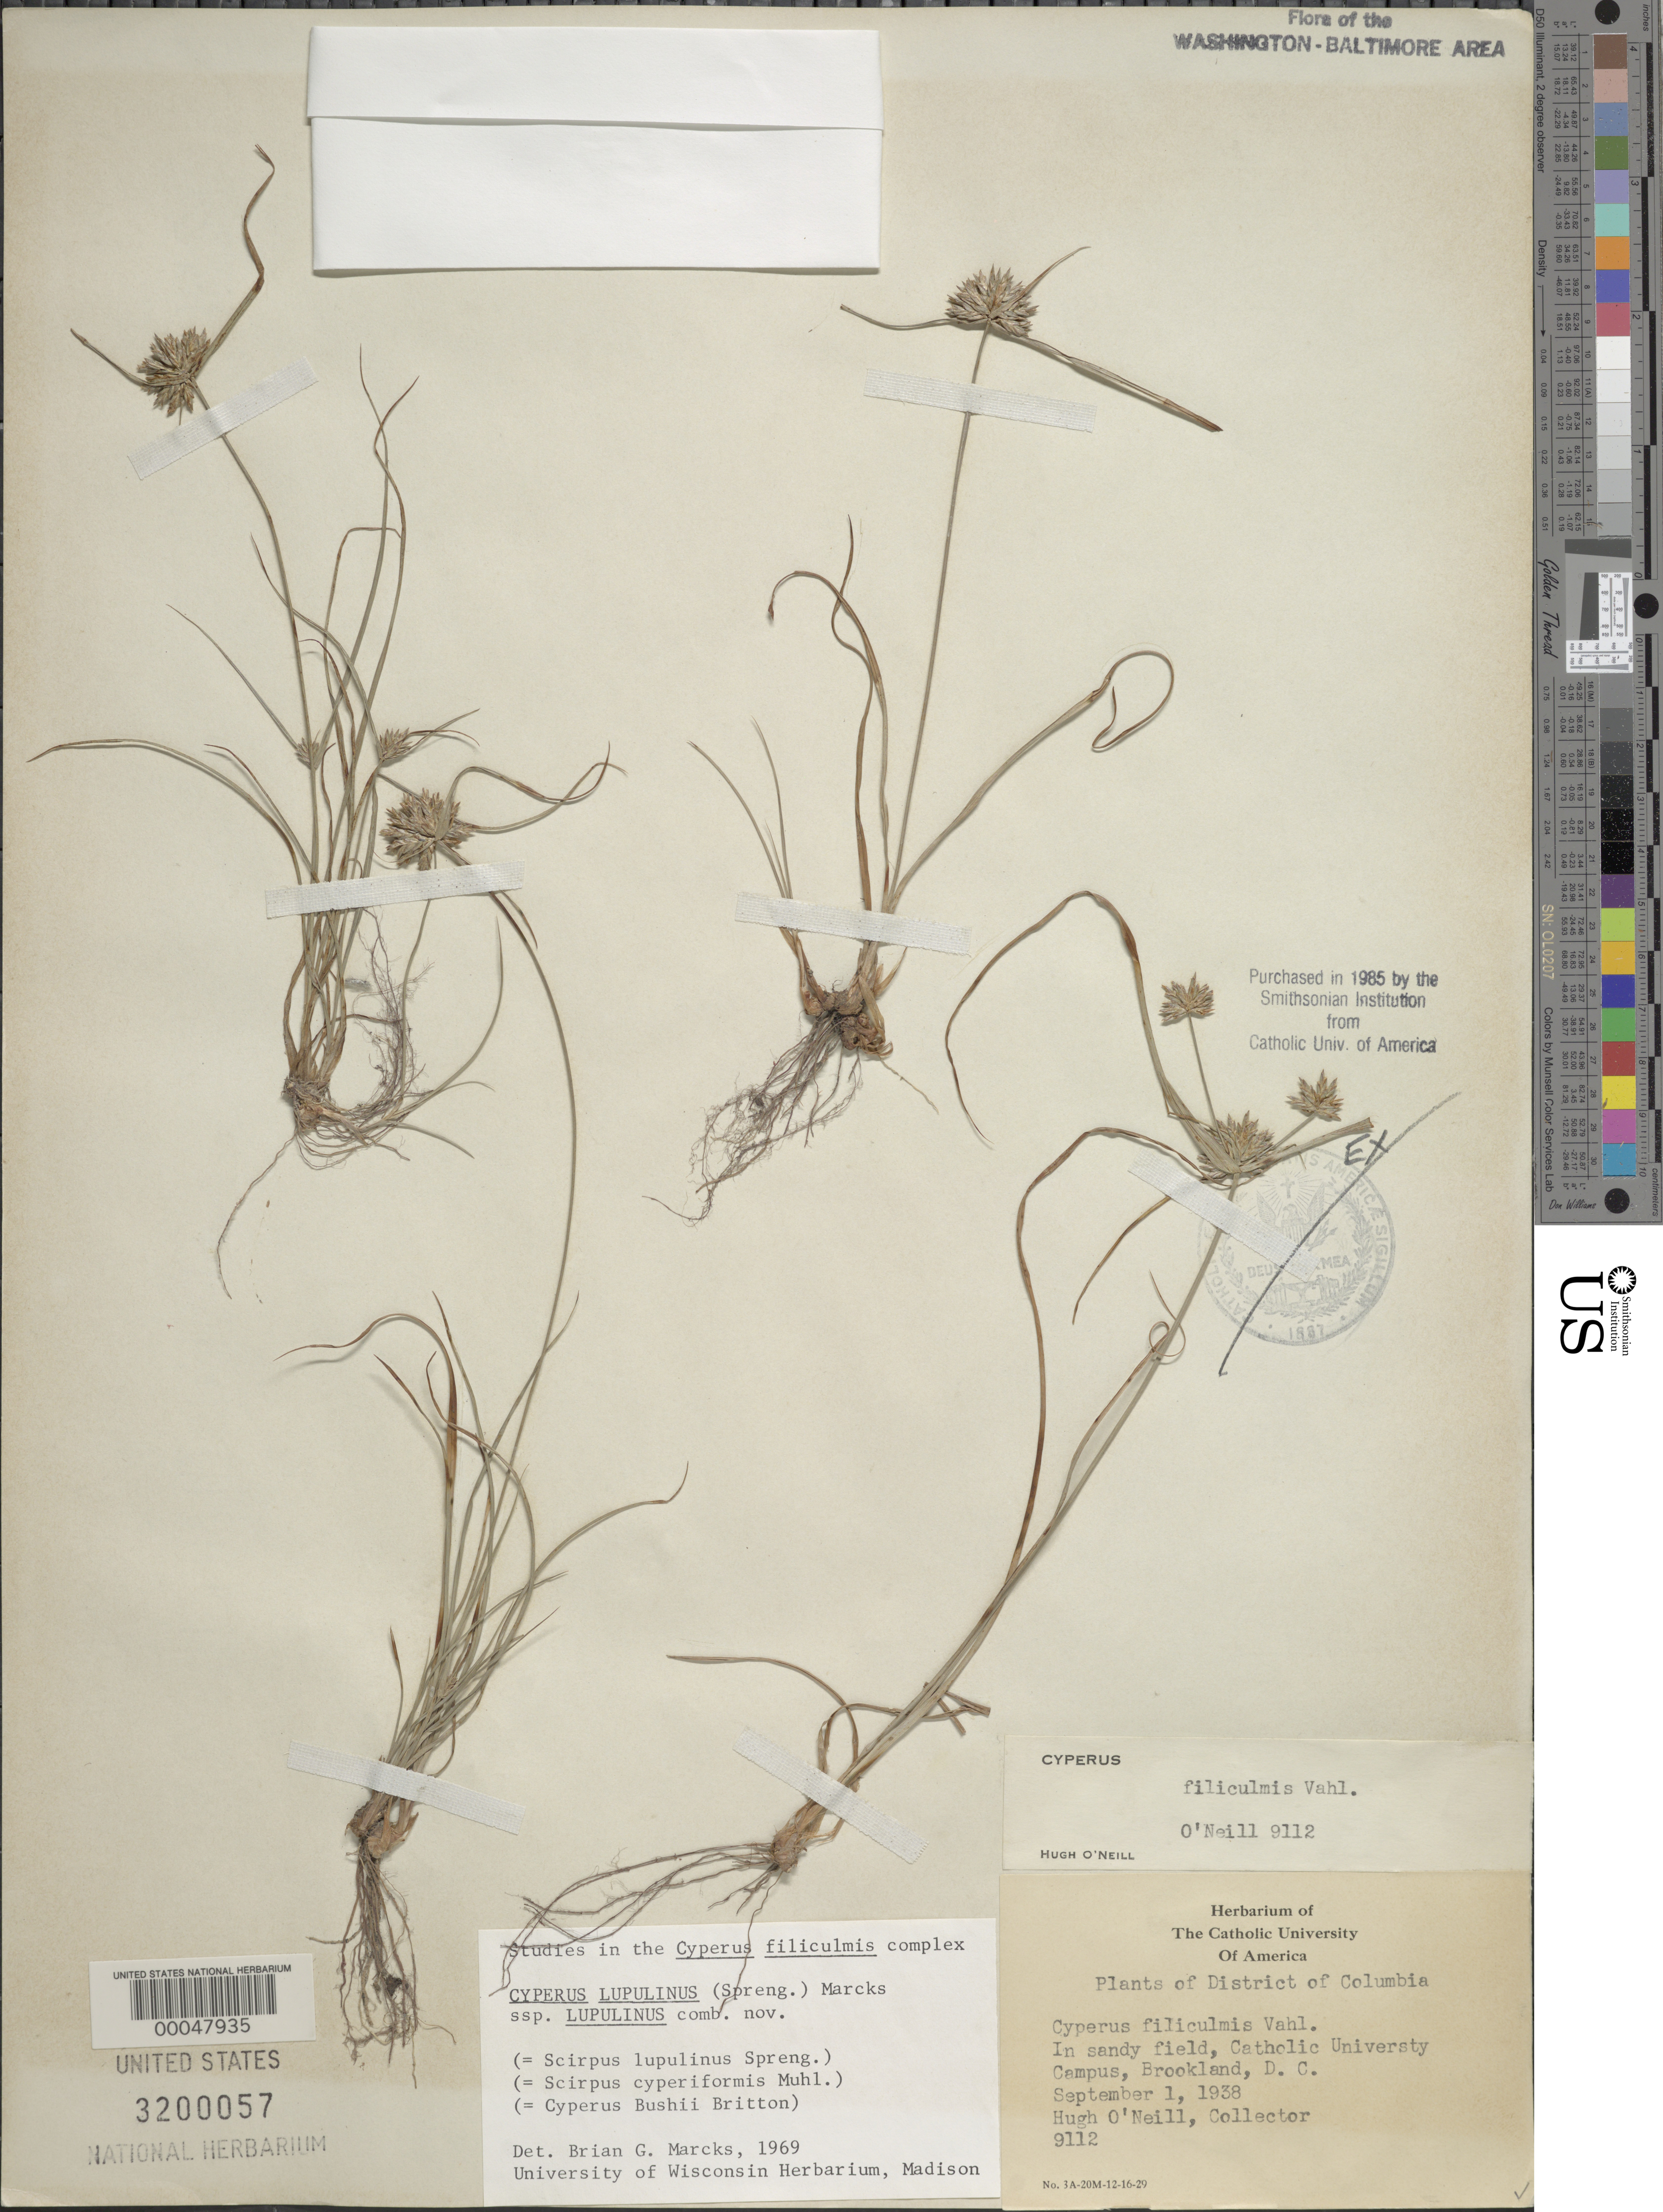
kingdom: Plantae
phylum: Tracheophyta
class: Liliopsida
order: Poales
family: Cyperaceae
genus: Cyperus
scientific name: Cyperus lupulinus subsp. lupulinus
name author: (Spreng.) Marcks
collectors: H. O'Neill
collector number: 9112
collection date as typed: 01 Sep 1938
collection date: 1938-09-01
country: United States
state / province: District of Columbia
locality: Catholic Univ. Campus, Brookland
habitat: In a sandy field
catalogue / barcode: US 3200057